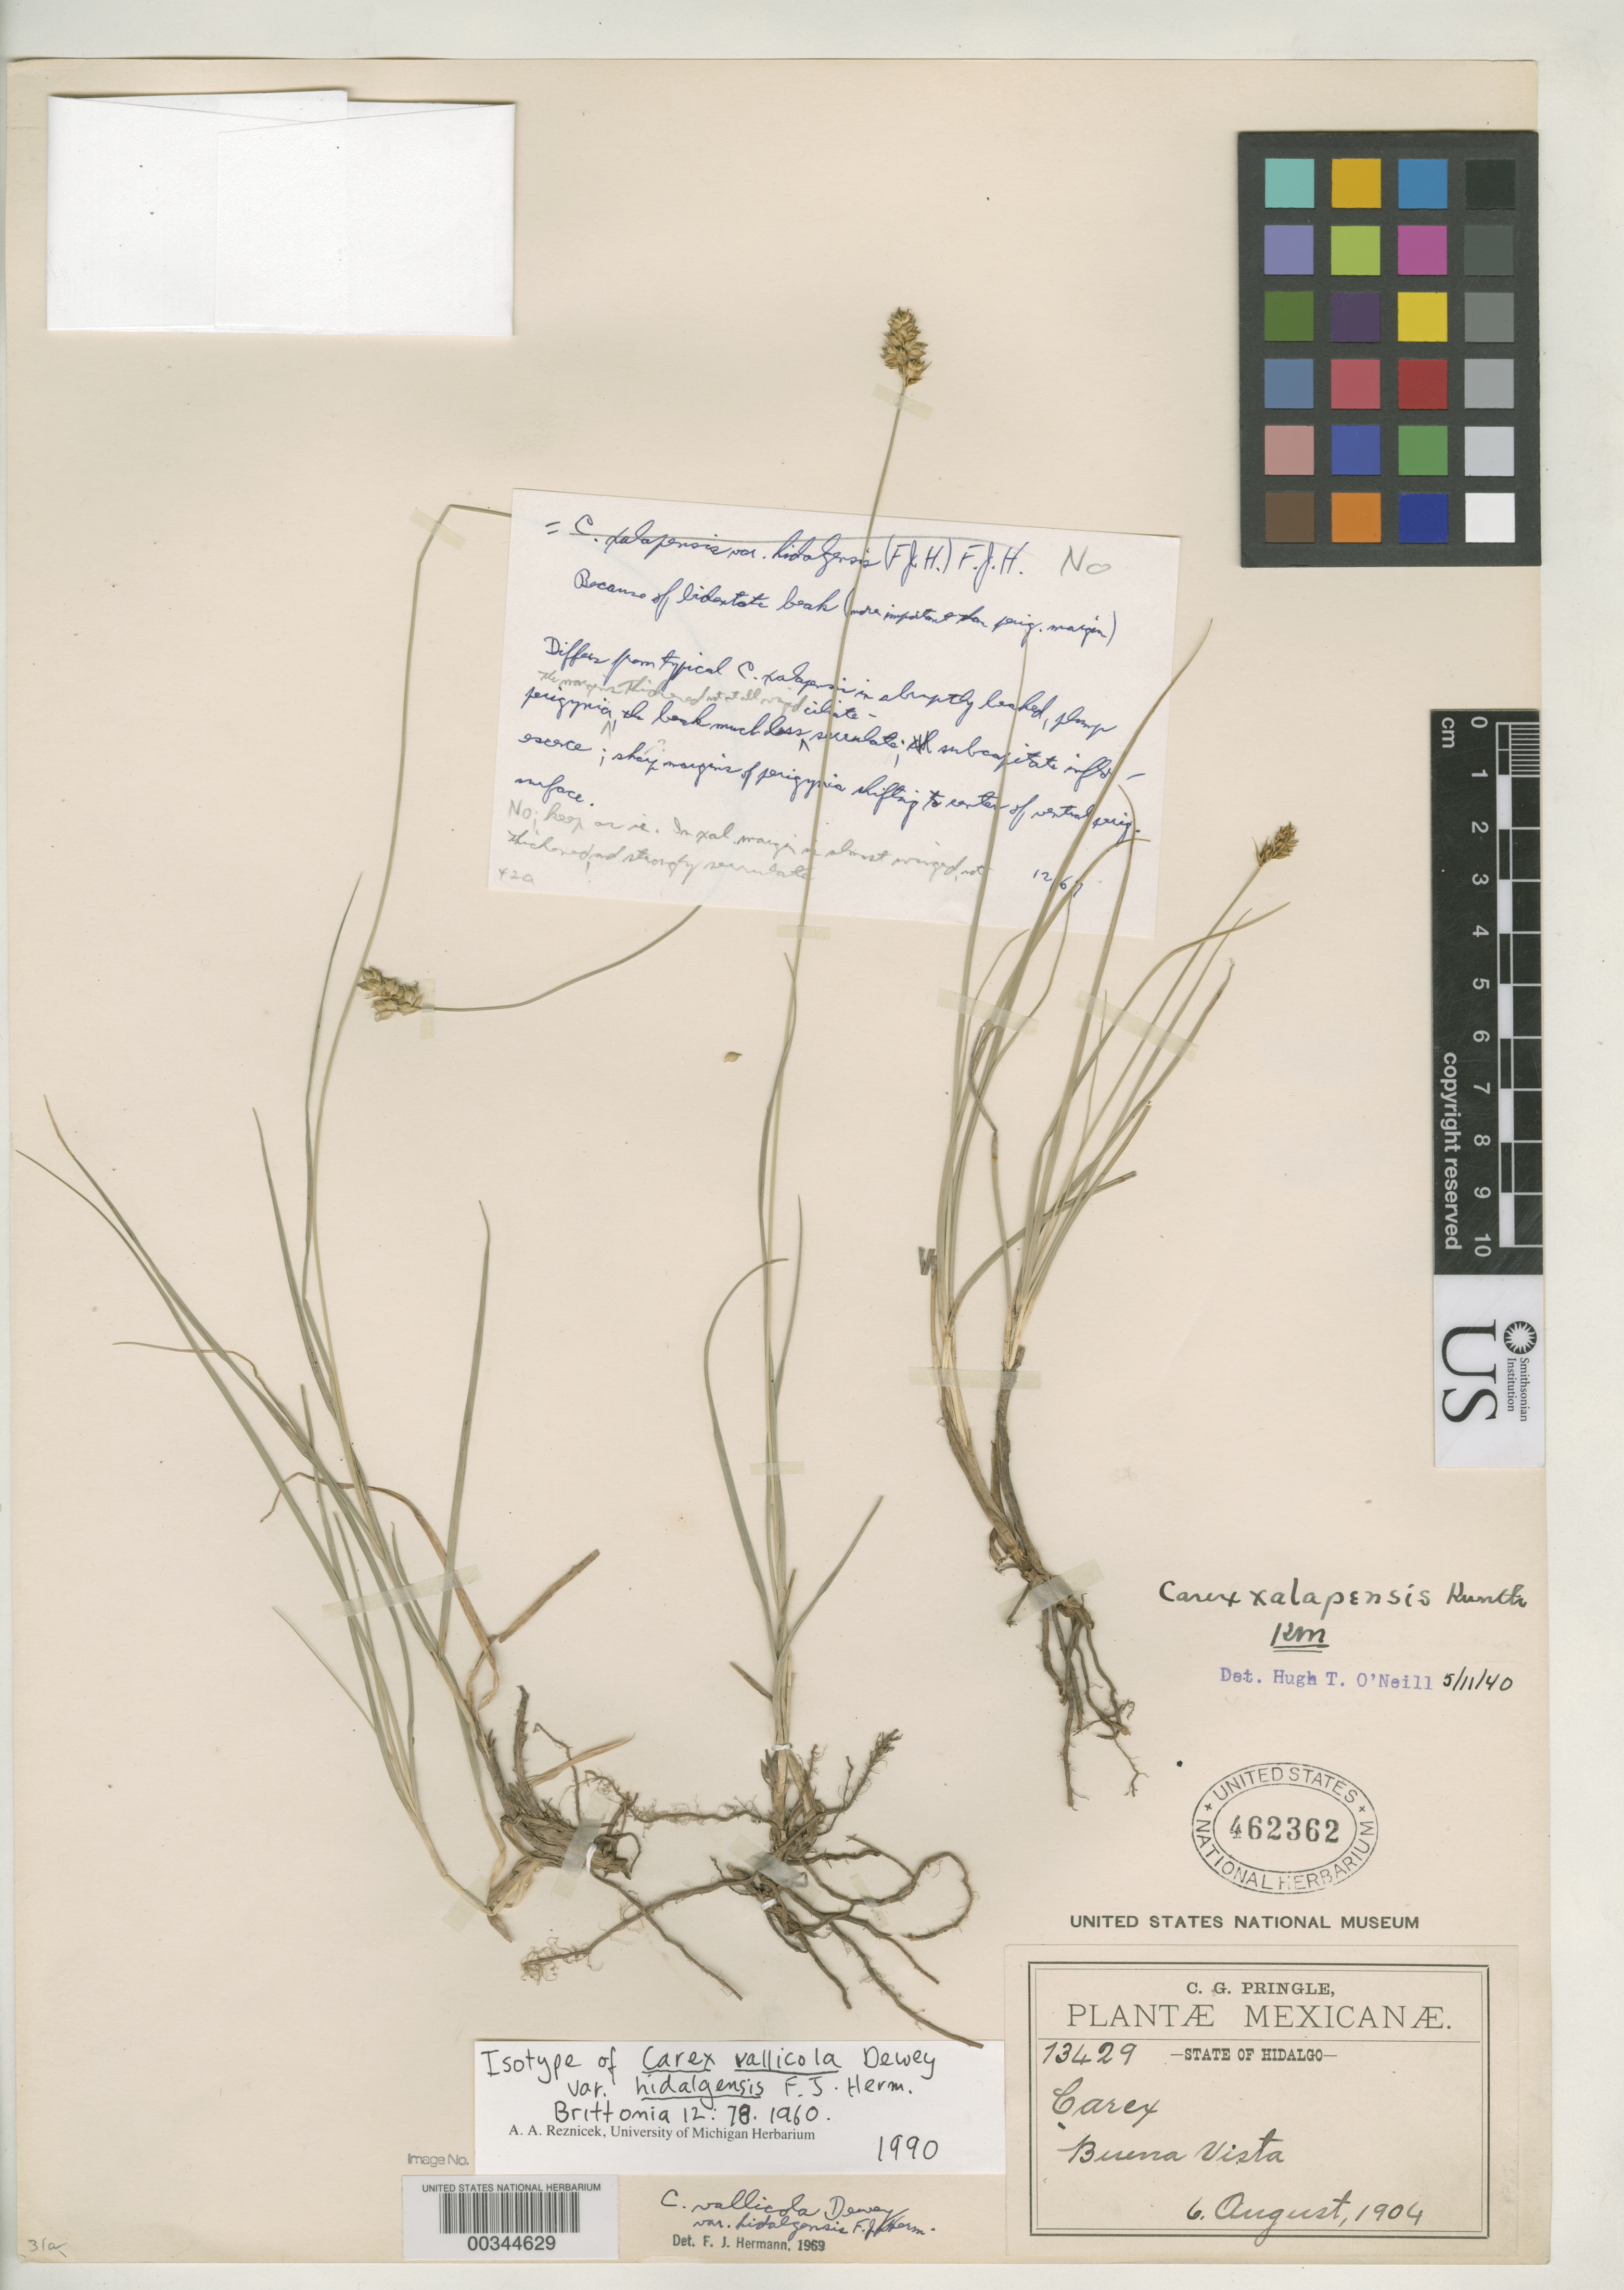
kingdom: Plantae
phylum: Tracheophyta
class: Liliopsida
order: Poales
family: Cyperaceae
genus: Carex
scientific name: Carex vallicola var. hidalgensis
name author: F.J. Herm.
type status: Isotype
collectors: C. G. Pringle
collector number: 13429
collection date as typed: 06 Aug 1904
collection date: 1904-08-06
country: Mexico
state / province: Hidalgo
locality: Buena Vista.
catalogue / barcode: US 462362